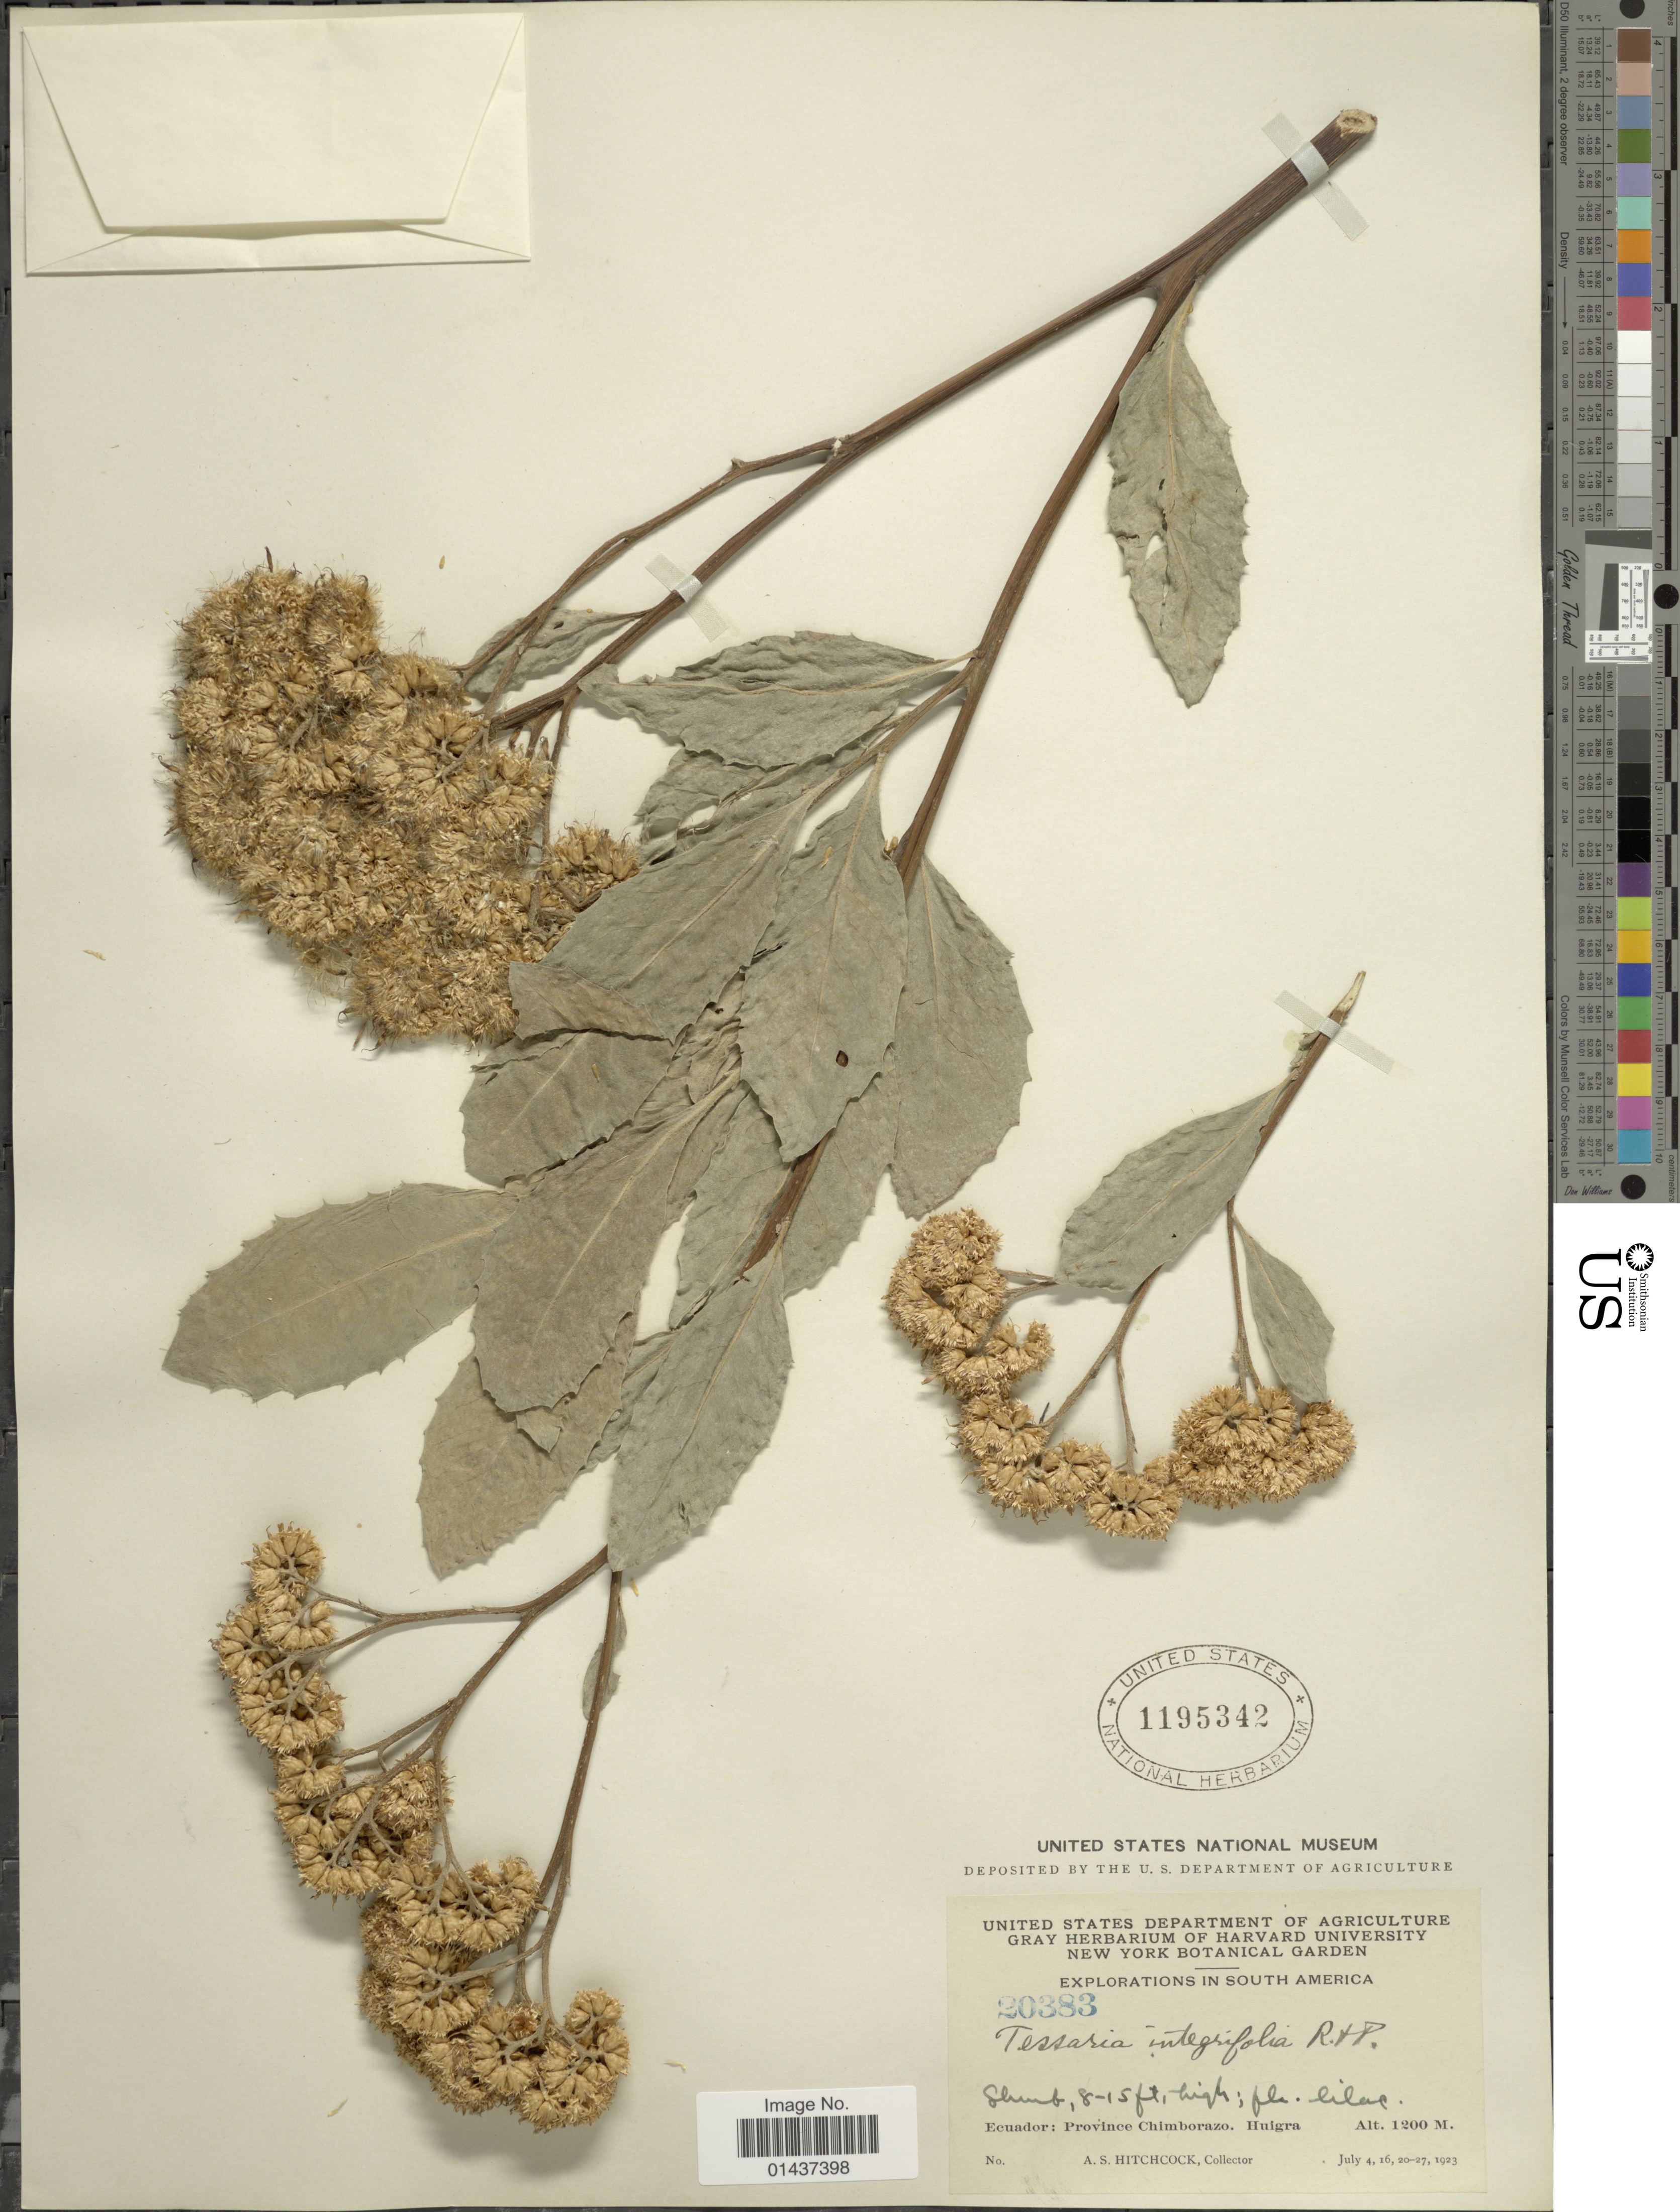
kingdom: Plantae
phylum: Tracheophyta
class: Magnoliopsida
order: Asterales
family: Asteraceae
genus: Tessaria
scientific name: Tessaria integrifolia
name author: Ruiz & Pav.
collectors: A. S. Hitchcock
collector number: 20383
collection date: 1923-07-04/1923-07-27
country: Ecuador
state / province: Chimborazo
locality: Huigra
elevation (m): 1200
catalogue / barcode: US 1195342